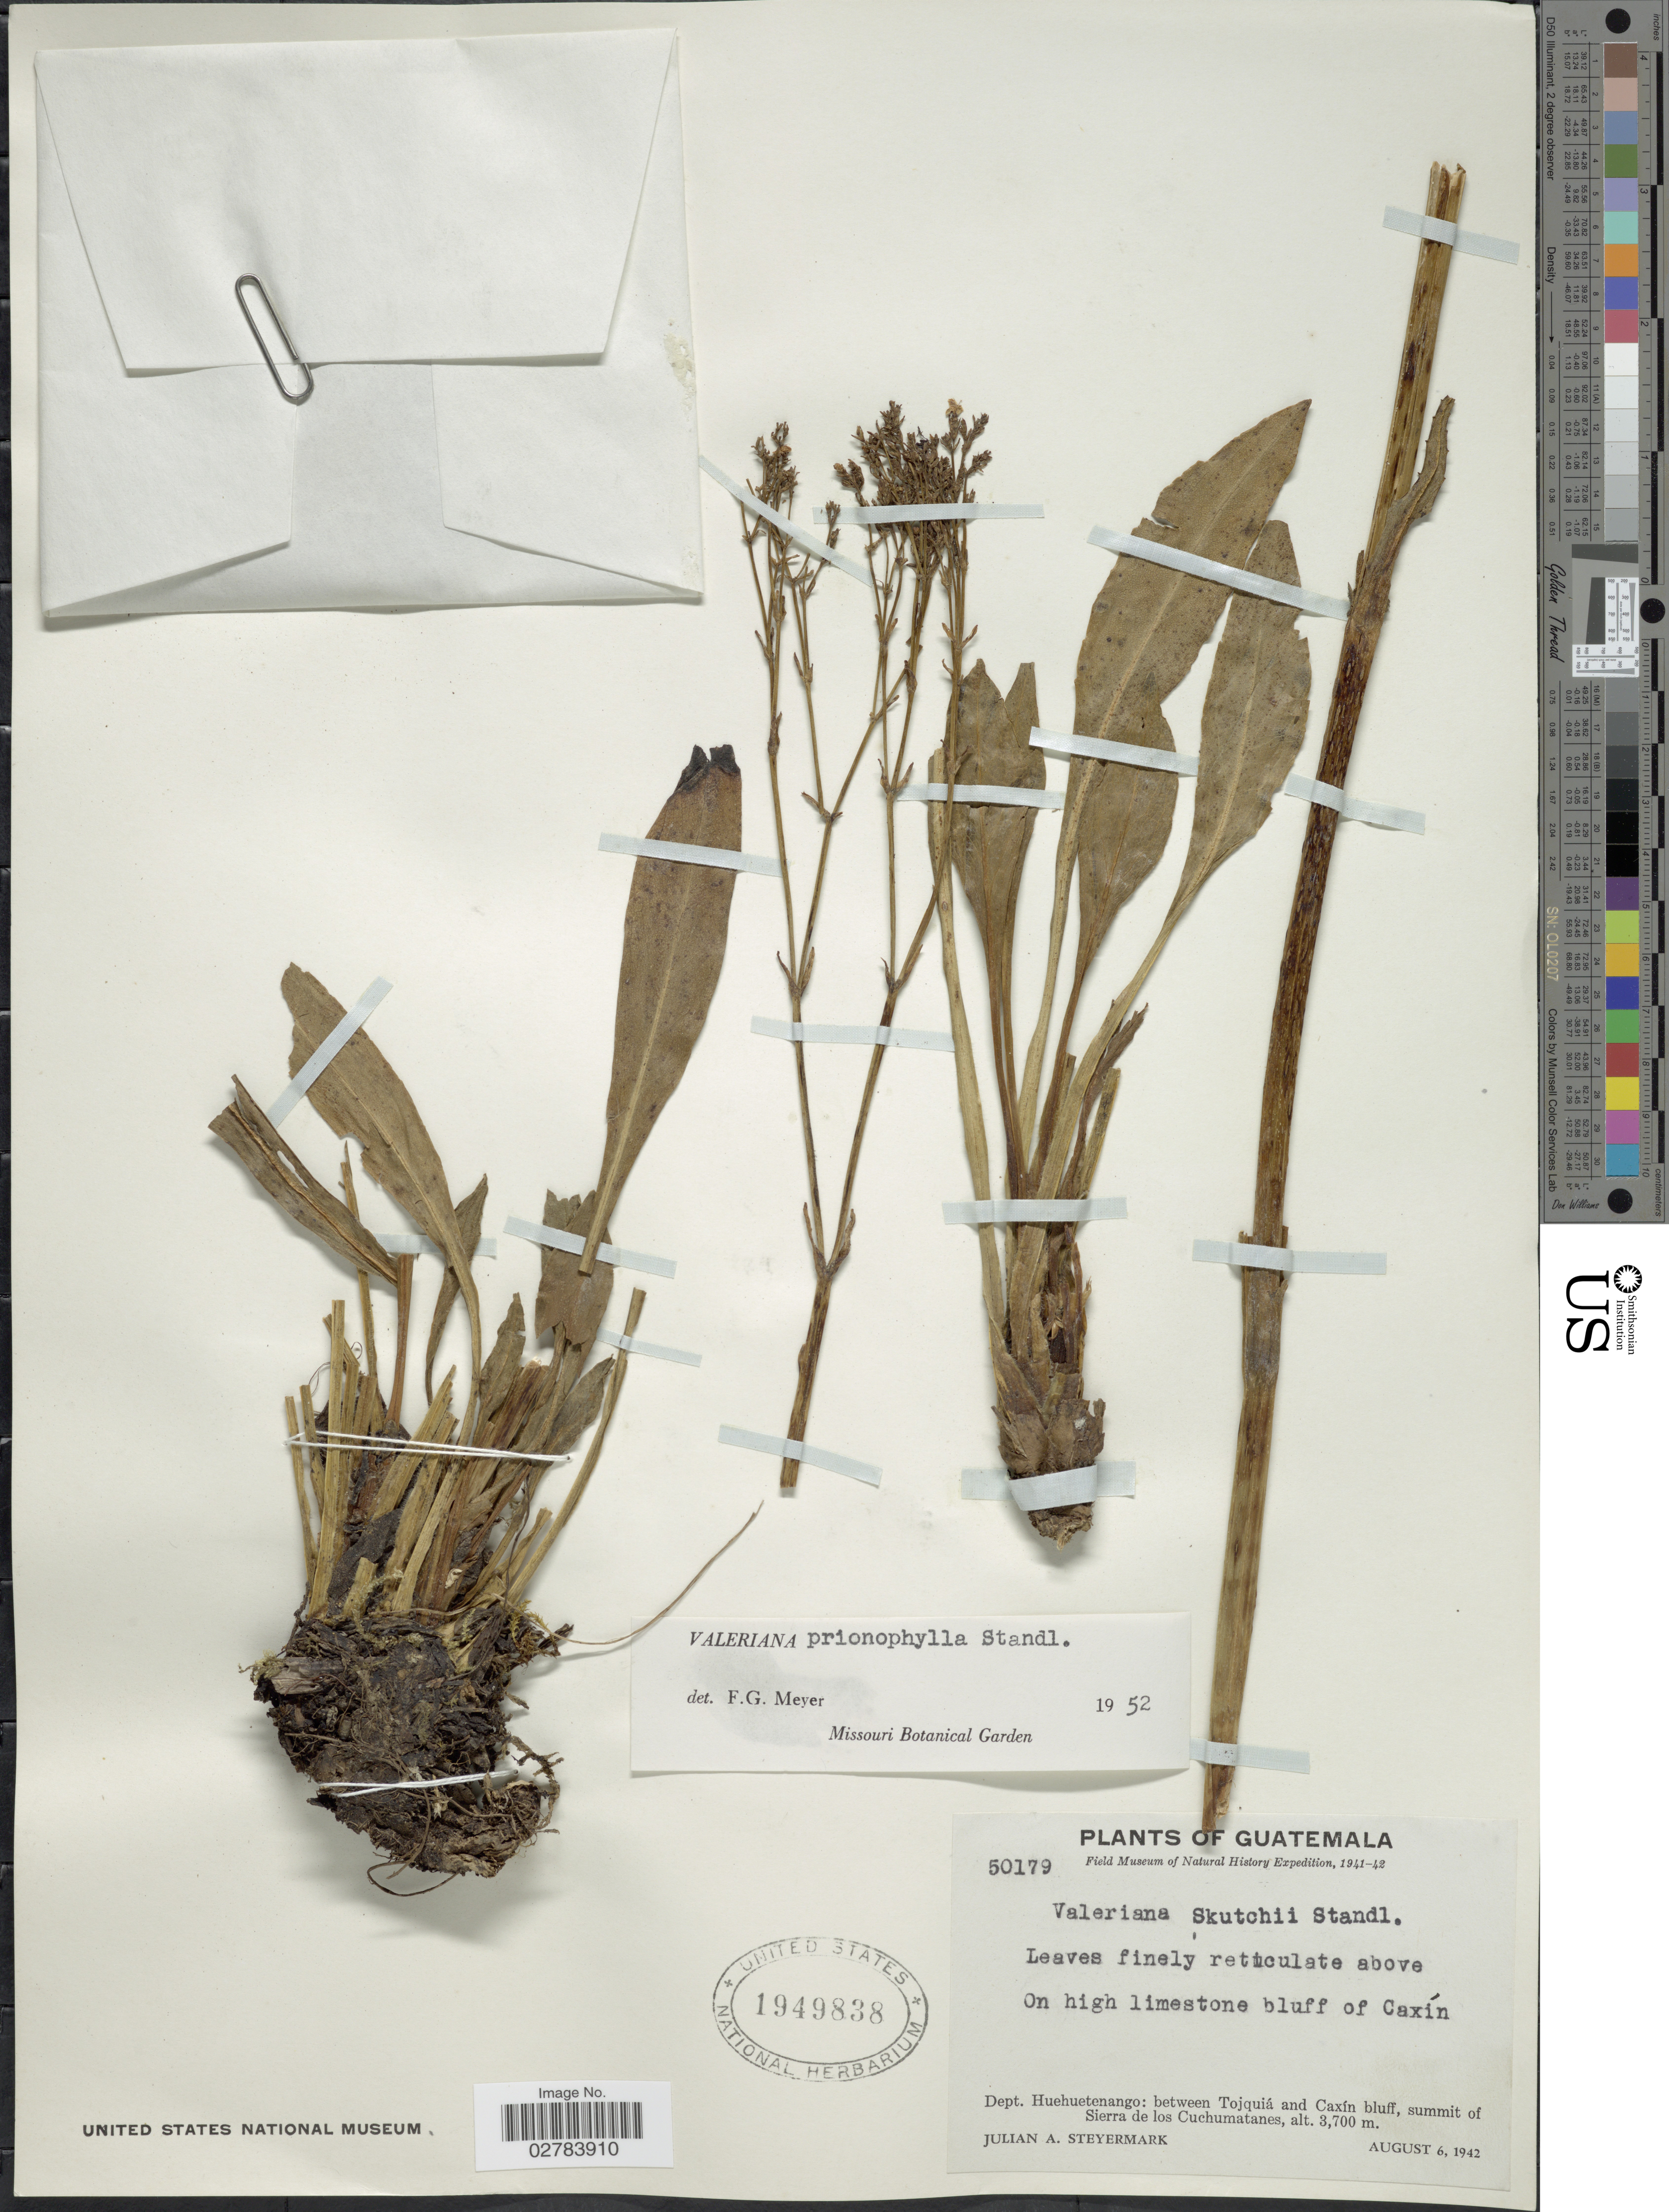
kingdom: Plantae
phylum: Tracheophyta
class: Magnoliopsida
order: Dipsacales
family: Caprifoliaceae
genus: Valeriana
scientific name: Valeriana prionophylla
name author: Standl.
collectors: J. Steyermark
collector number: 50179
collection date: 1942-08-06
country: Guatemala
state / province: Huehuetenango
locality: Dept. Huehuetenango, between Tojquiá and Caxín bluff, summit of Sierra de los Cuchumatanes, On high limestone bluff of Caxín.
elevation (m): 3700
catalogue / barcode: US 1949838